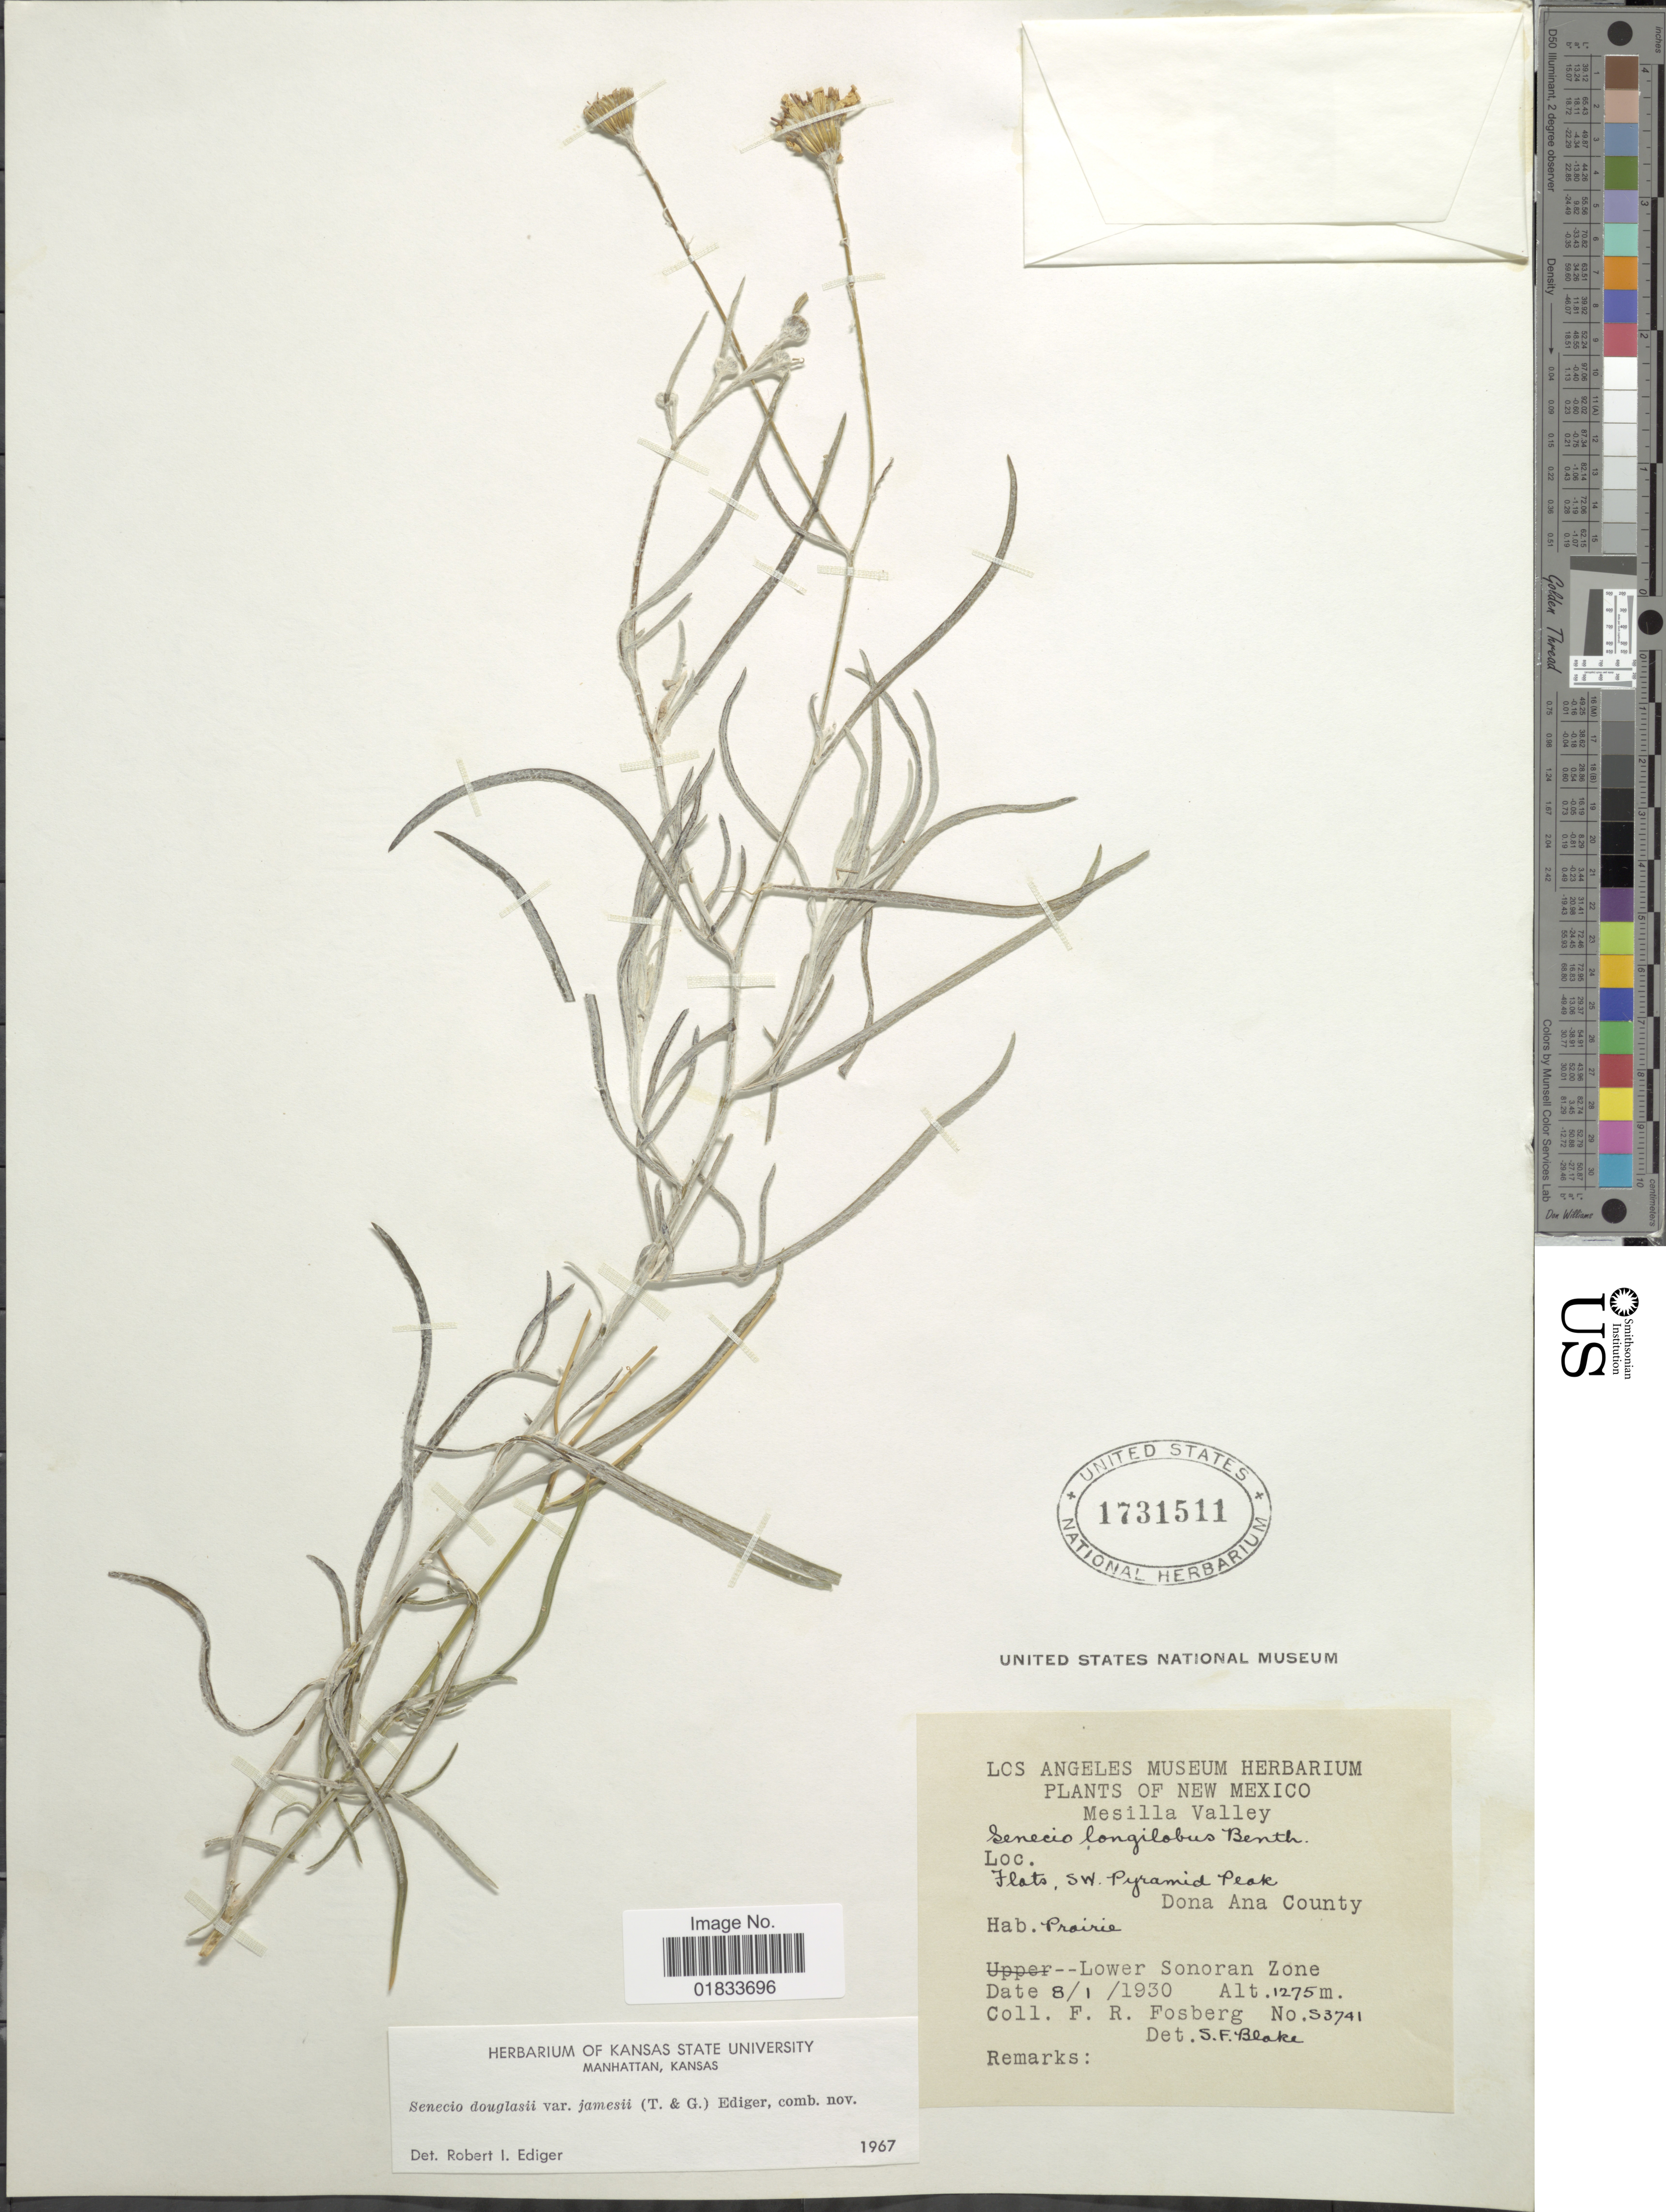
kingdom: Plantae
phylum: Tracheophyta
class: Magnoliopsida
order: Asterales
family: Asteraceae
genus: Senecio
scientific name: Senecio flaccidus var. flaccidus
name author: Less.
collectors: F. R. Fosberg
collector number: S3741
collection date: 1930-08-01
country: United States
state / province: New Mexico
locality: Mesilla Valley, Dona Ana County, Lower Sonoran Zone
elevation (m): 1275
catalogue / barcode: US 1731511